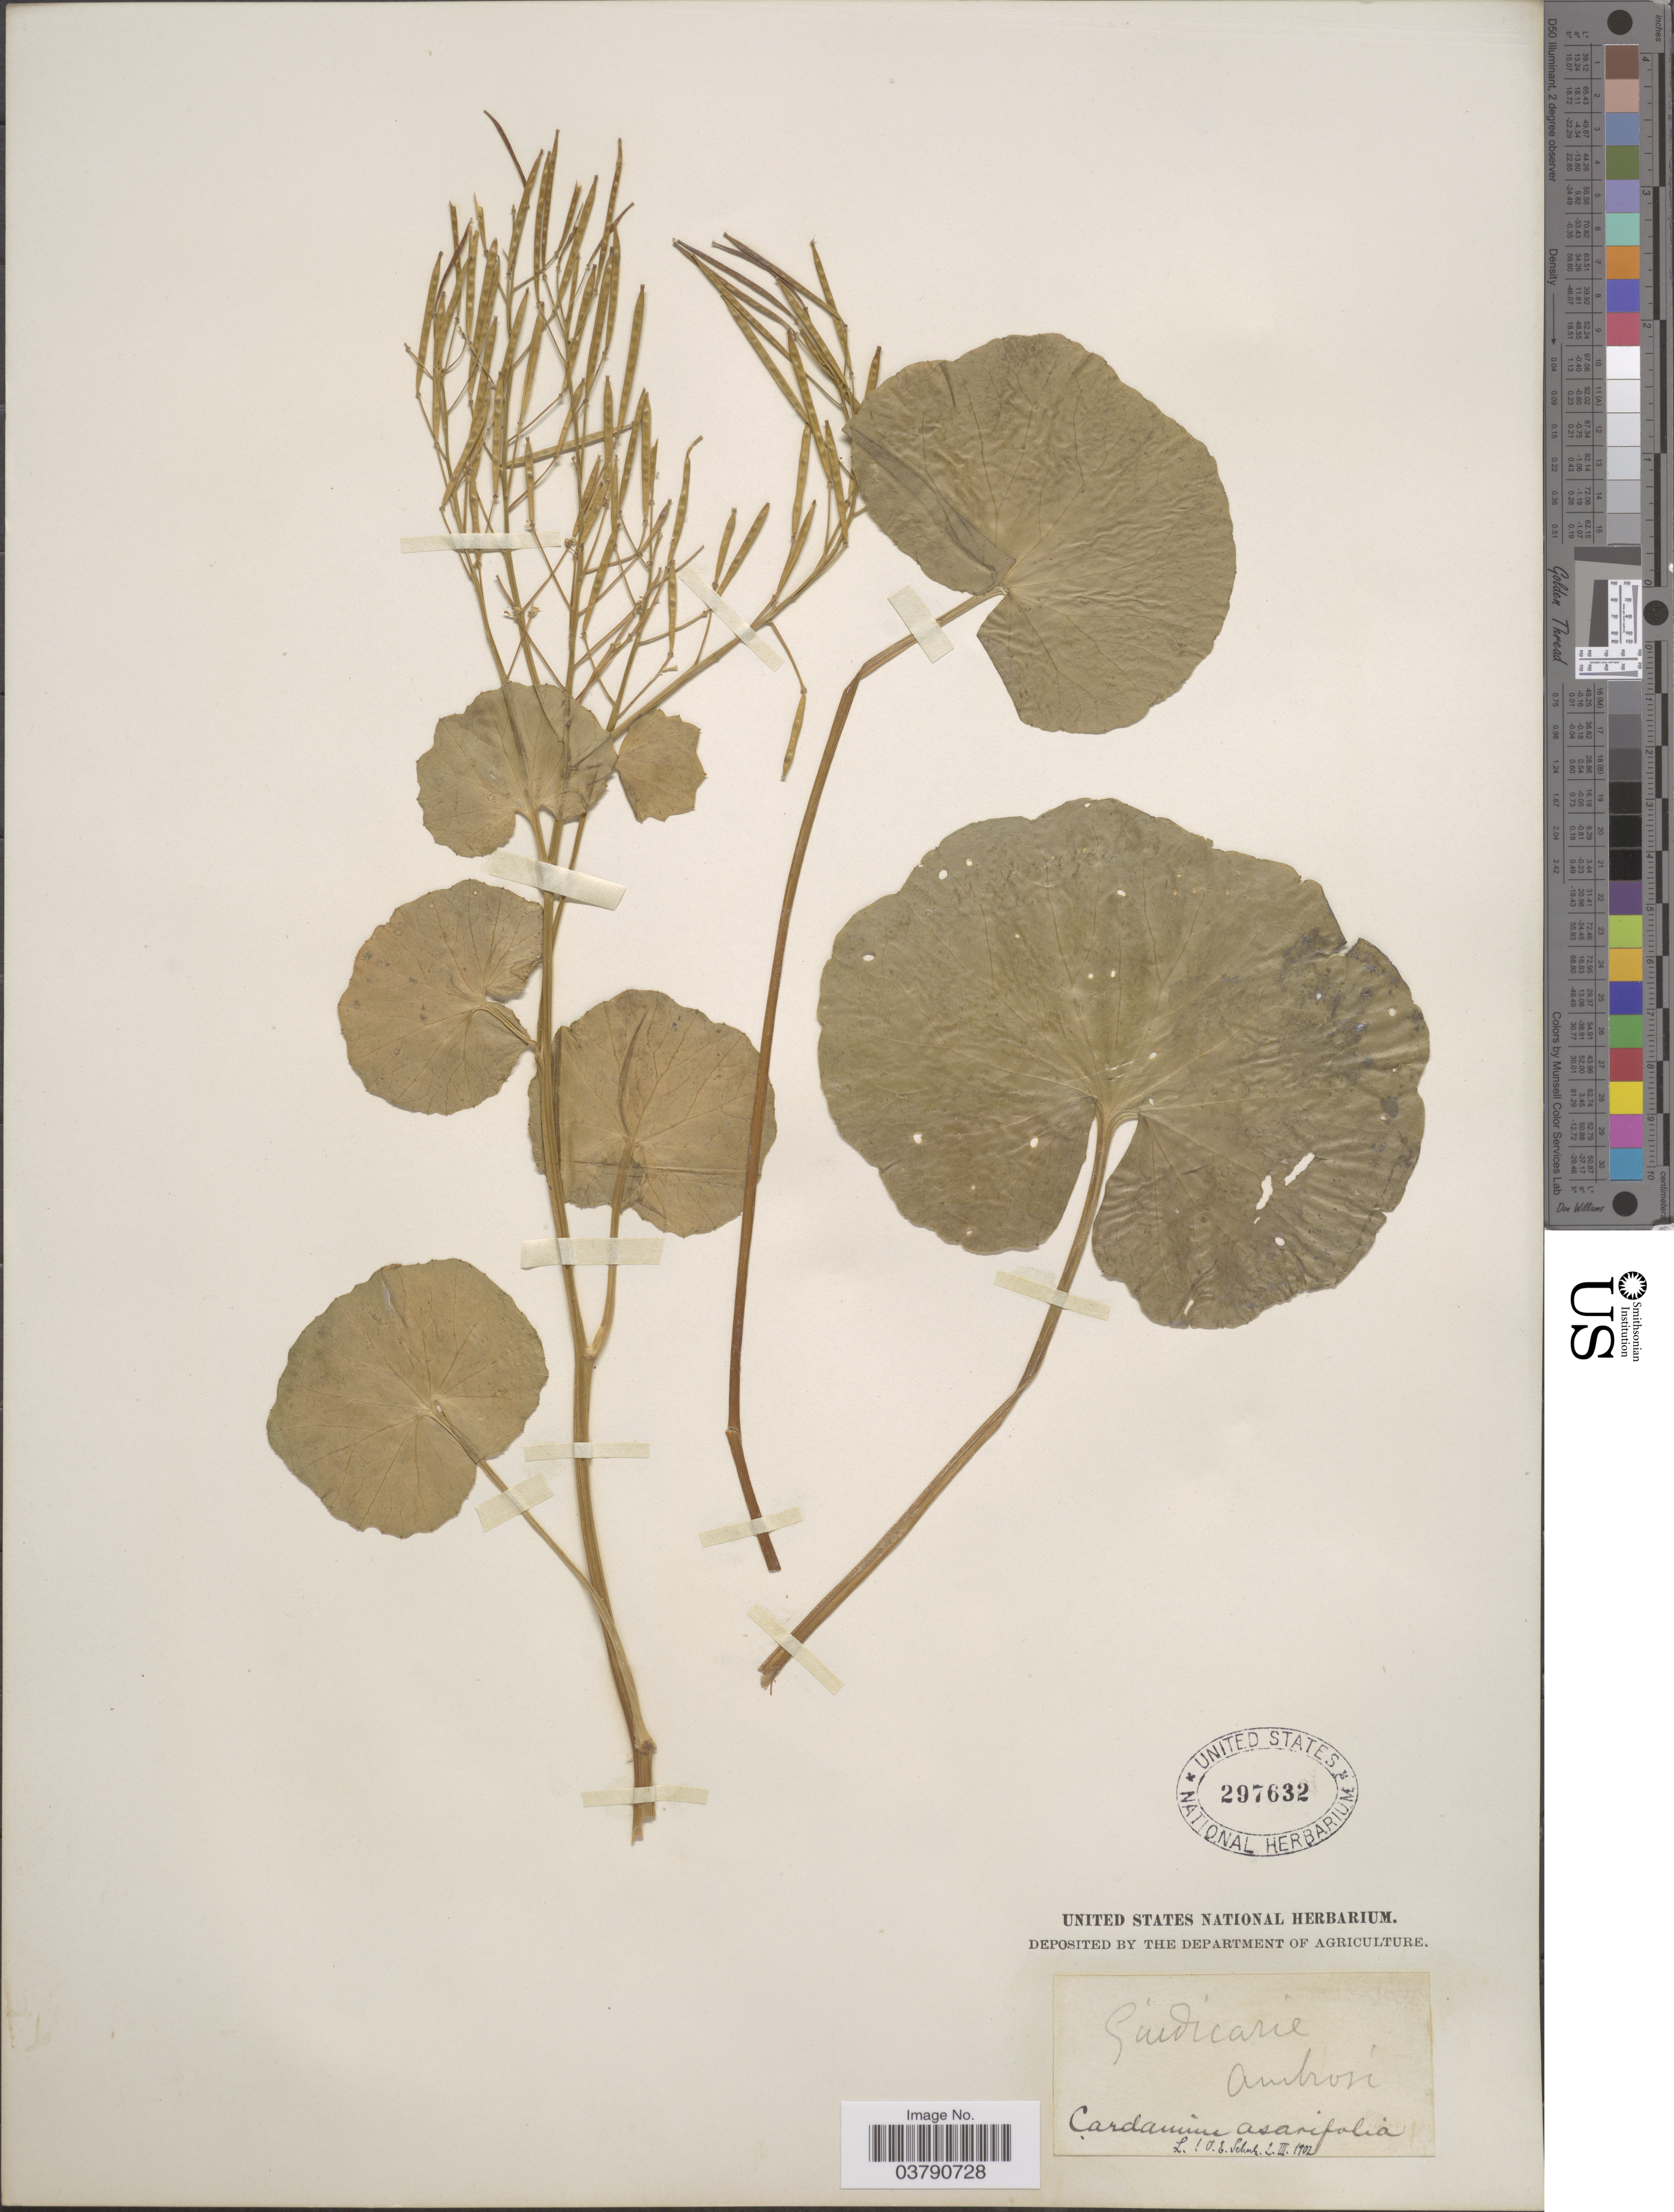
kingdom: Plantae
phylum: Tracheophyta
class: Magnoliopsida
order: Brassicales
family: Brassicaceae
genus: Cardamine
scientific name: Cardamine asarifolia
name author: L.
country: Italy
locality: Giudicarie Ambrosi.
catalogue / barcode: US 297632